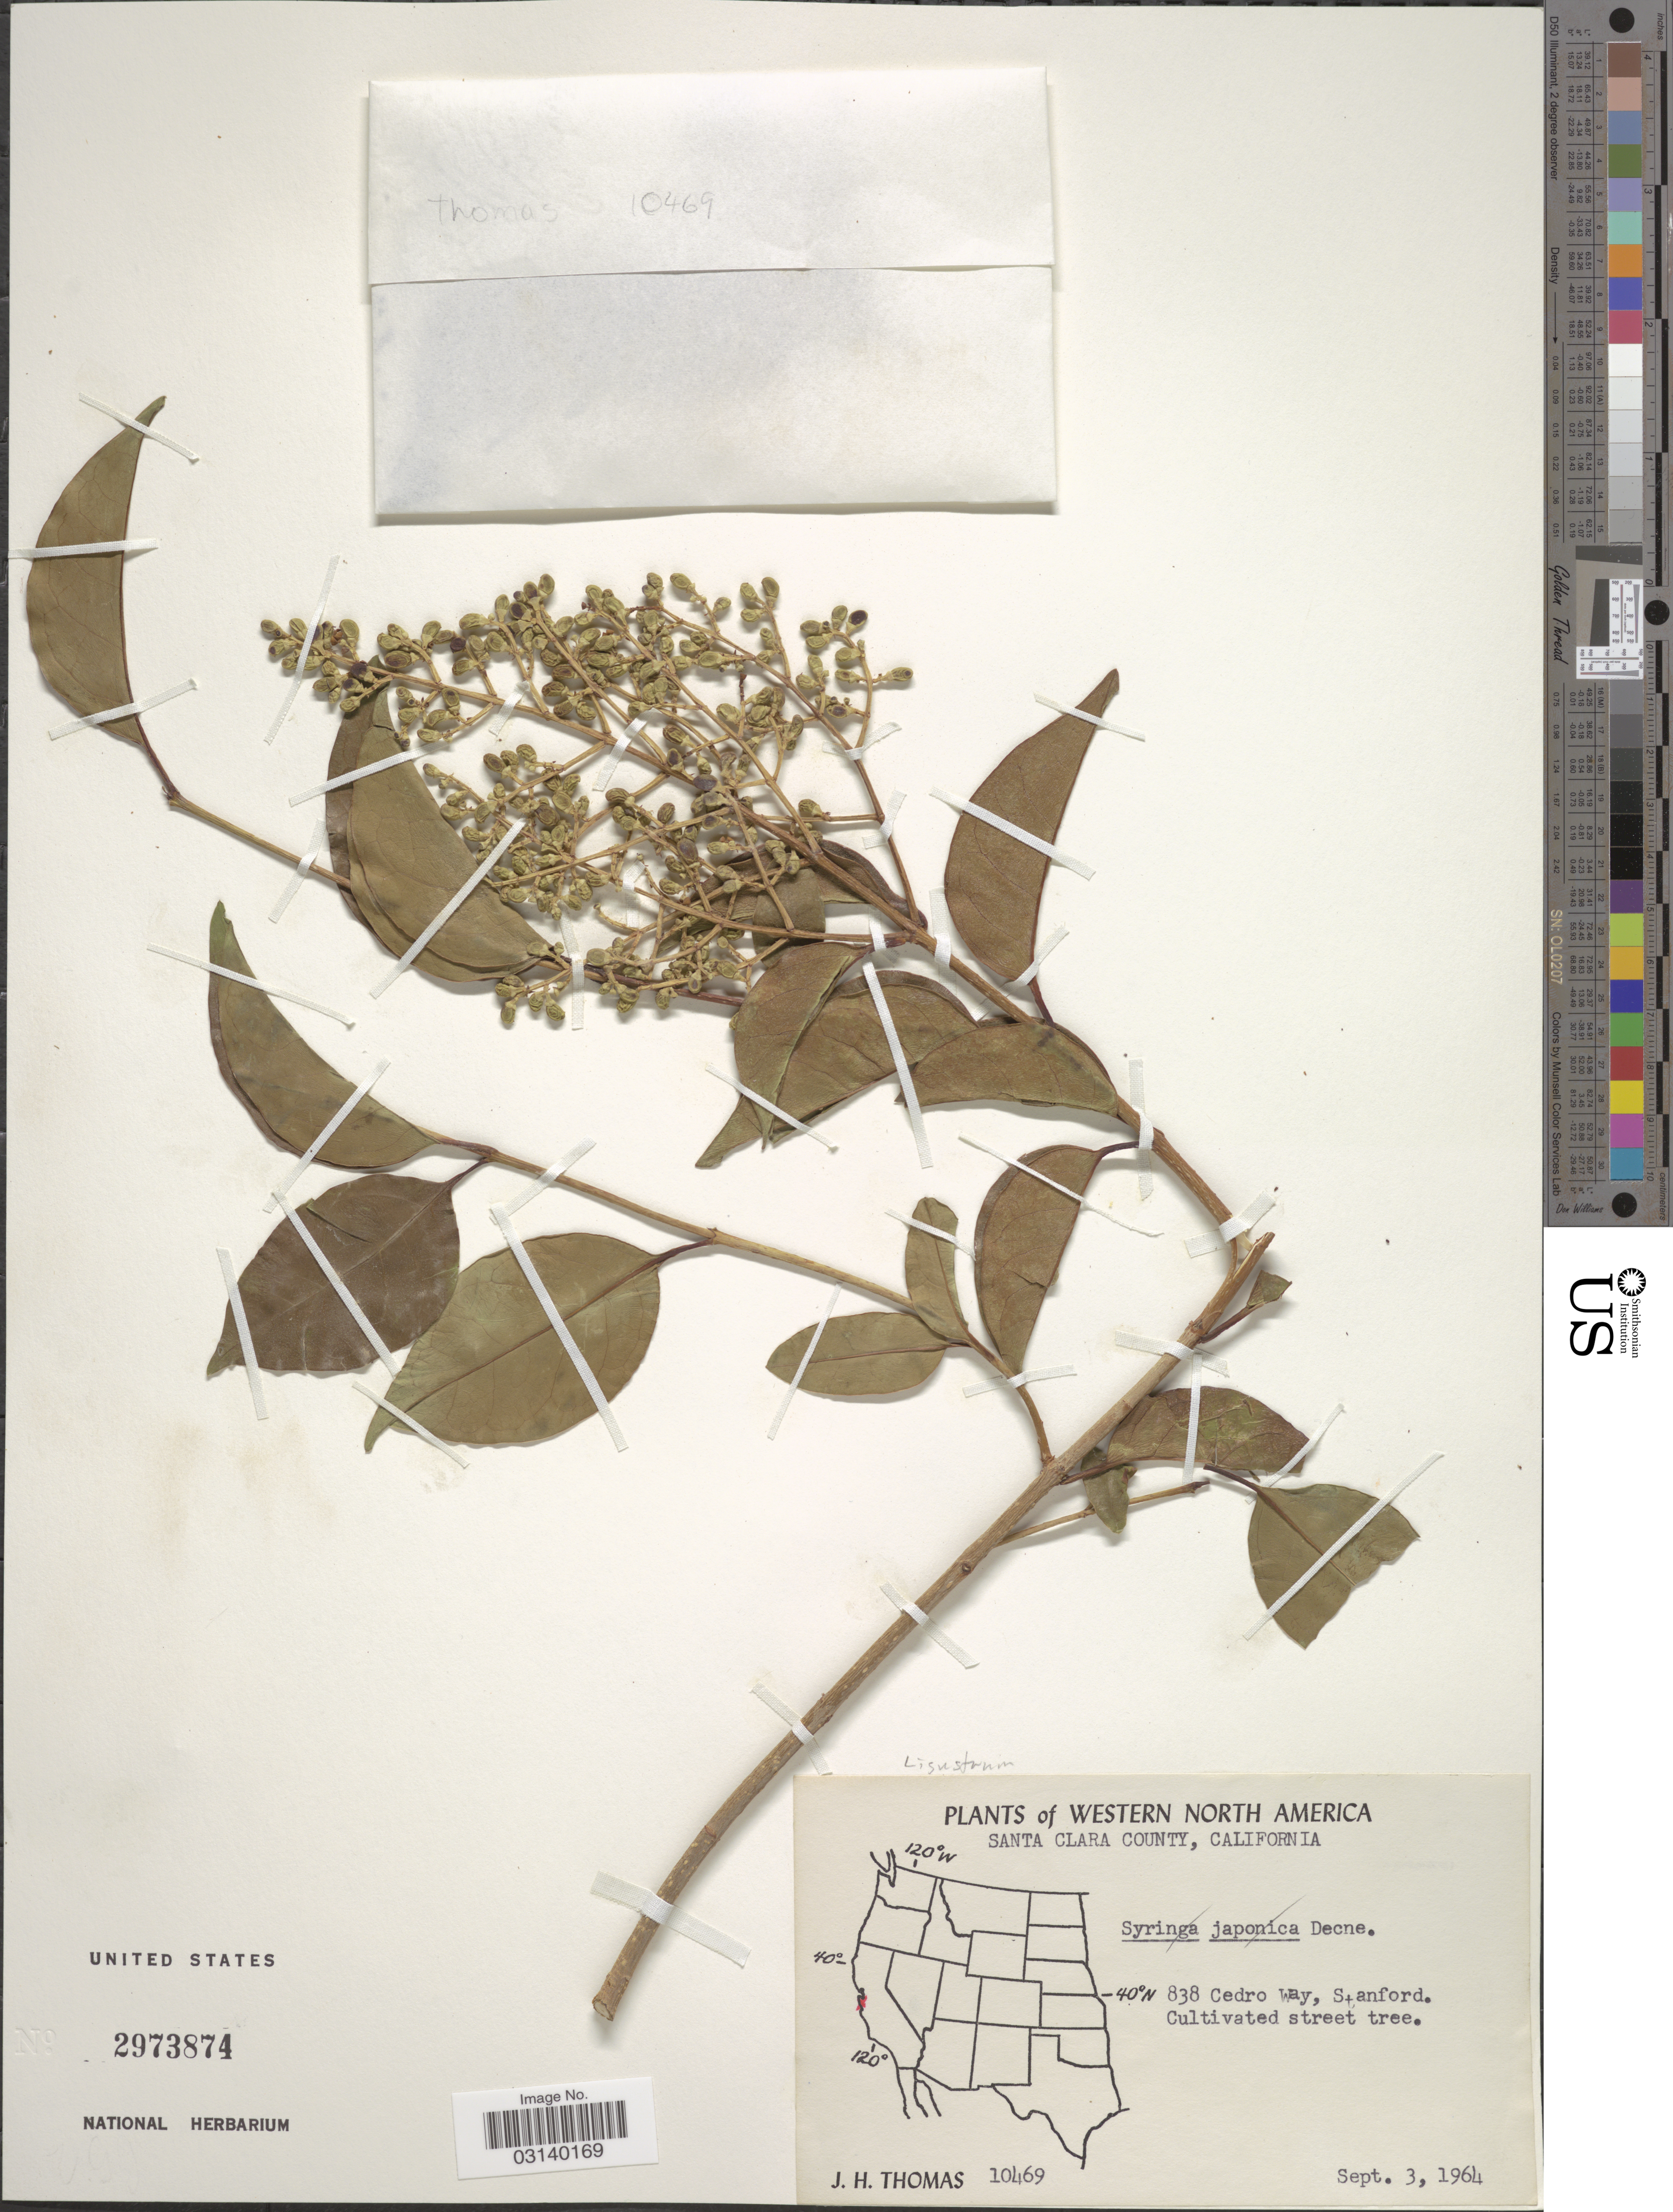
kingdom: Plantae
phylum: Tracheophyta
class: Magnoliopsida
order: Lamiales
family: Oleaceae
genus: Syringa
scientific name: Syringa japonica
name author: (Maxim.) Decne.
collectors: J. H. Thomas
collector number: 10469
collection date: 1964-09-03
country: United States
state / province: California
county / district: Santa Clara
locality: Santa Clara County. 838 Cedro Way, Stanford.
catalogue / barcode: US 2973874